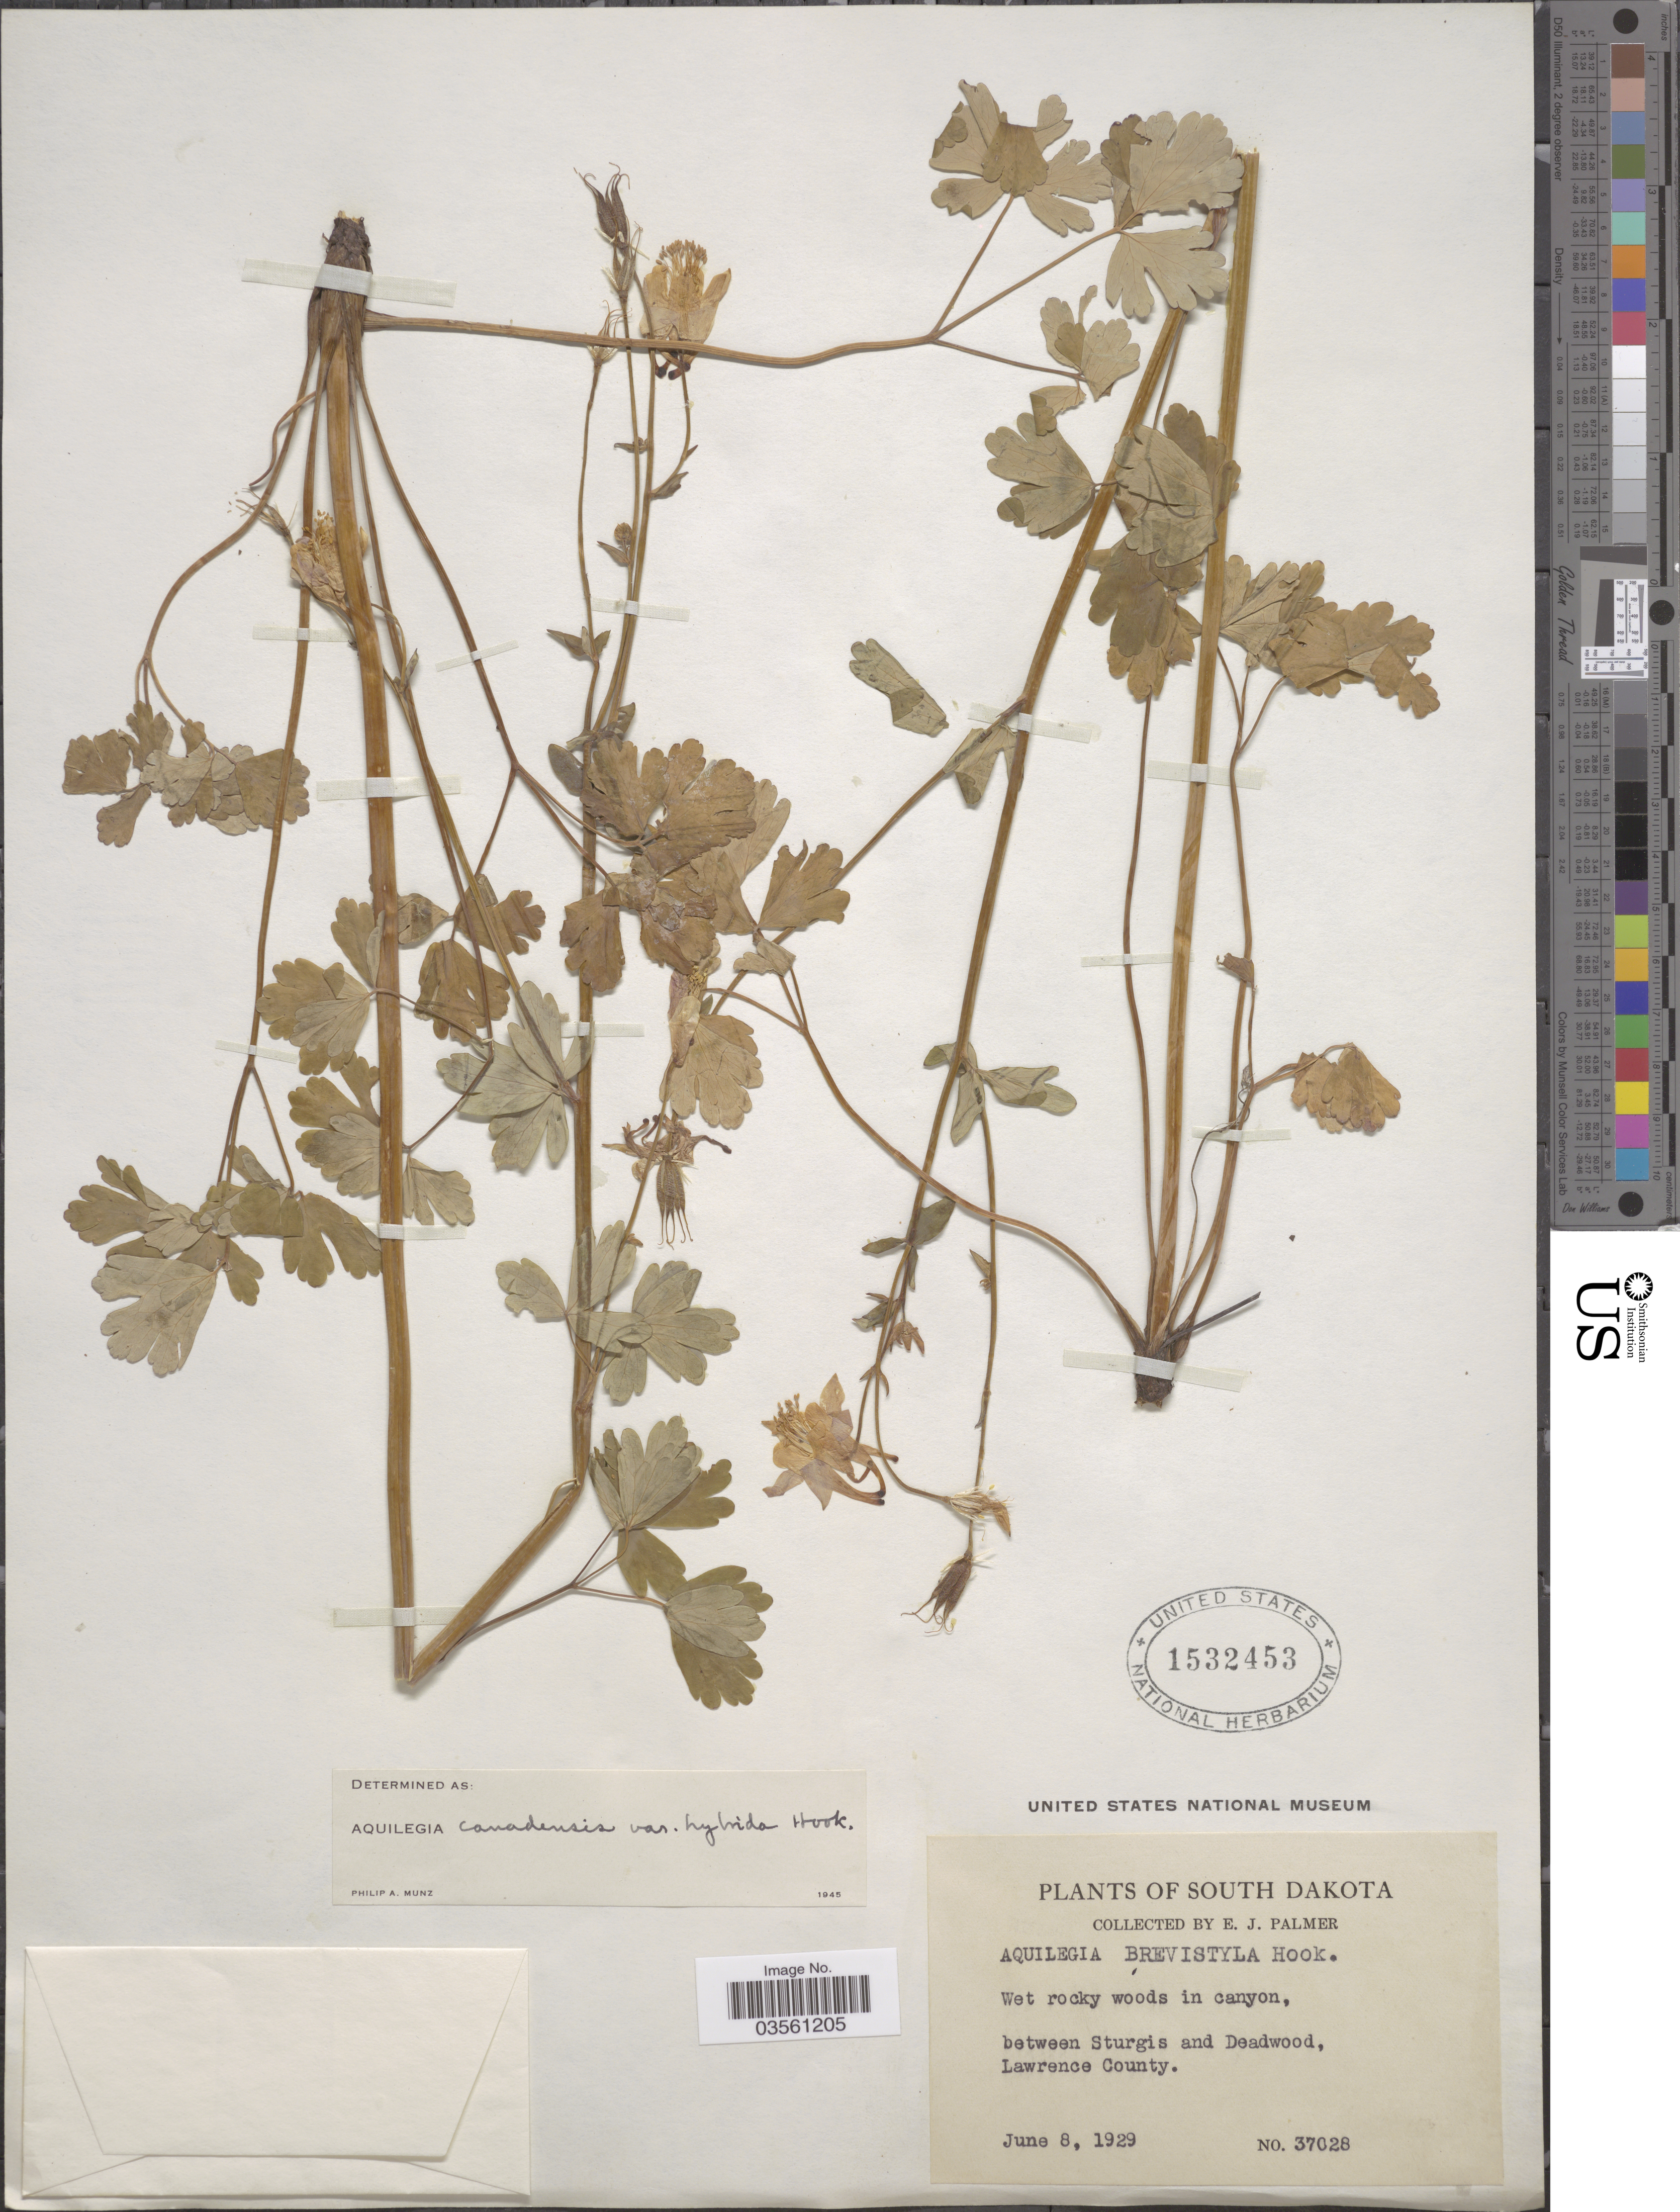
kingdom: Plantae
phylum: Tracheophyta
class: Magnoliopsida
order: Ranunculales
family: Ranunculaceae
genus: Aquilegia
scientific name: Aquilegia canadensis var. hybrida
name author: Hook.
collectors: E. J. Palmer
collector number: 37028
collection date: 1929-06-08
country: United States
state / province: South Dakota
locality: Between Sturgis and Deadwood, Lawrence County.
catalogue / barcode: US 1532453